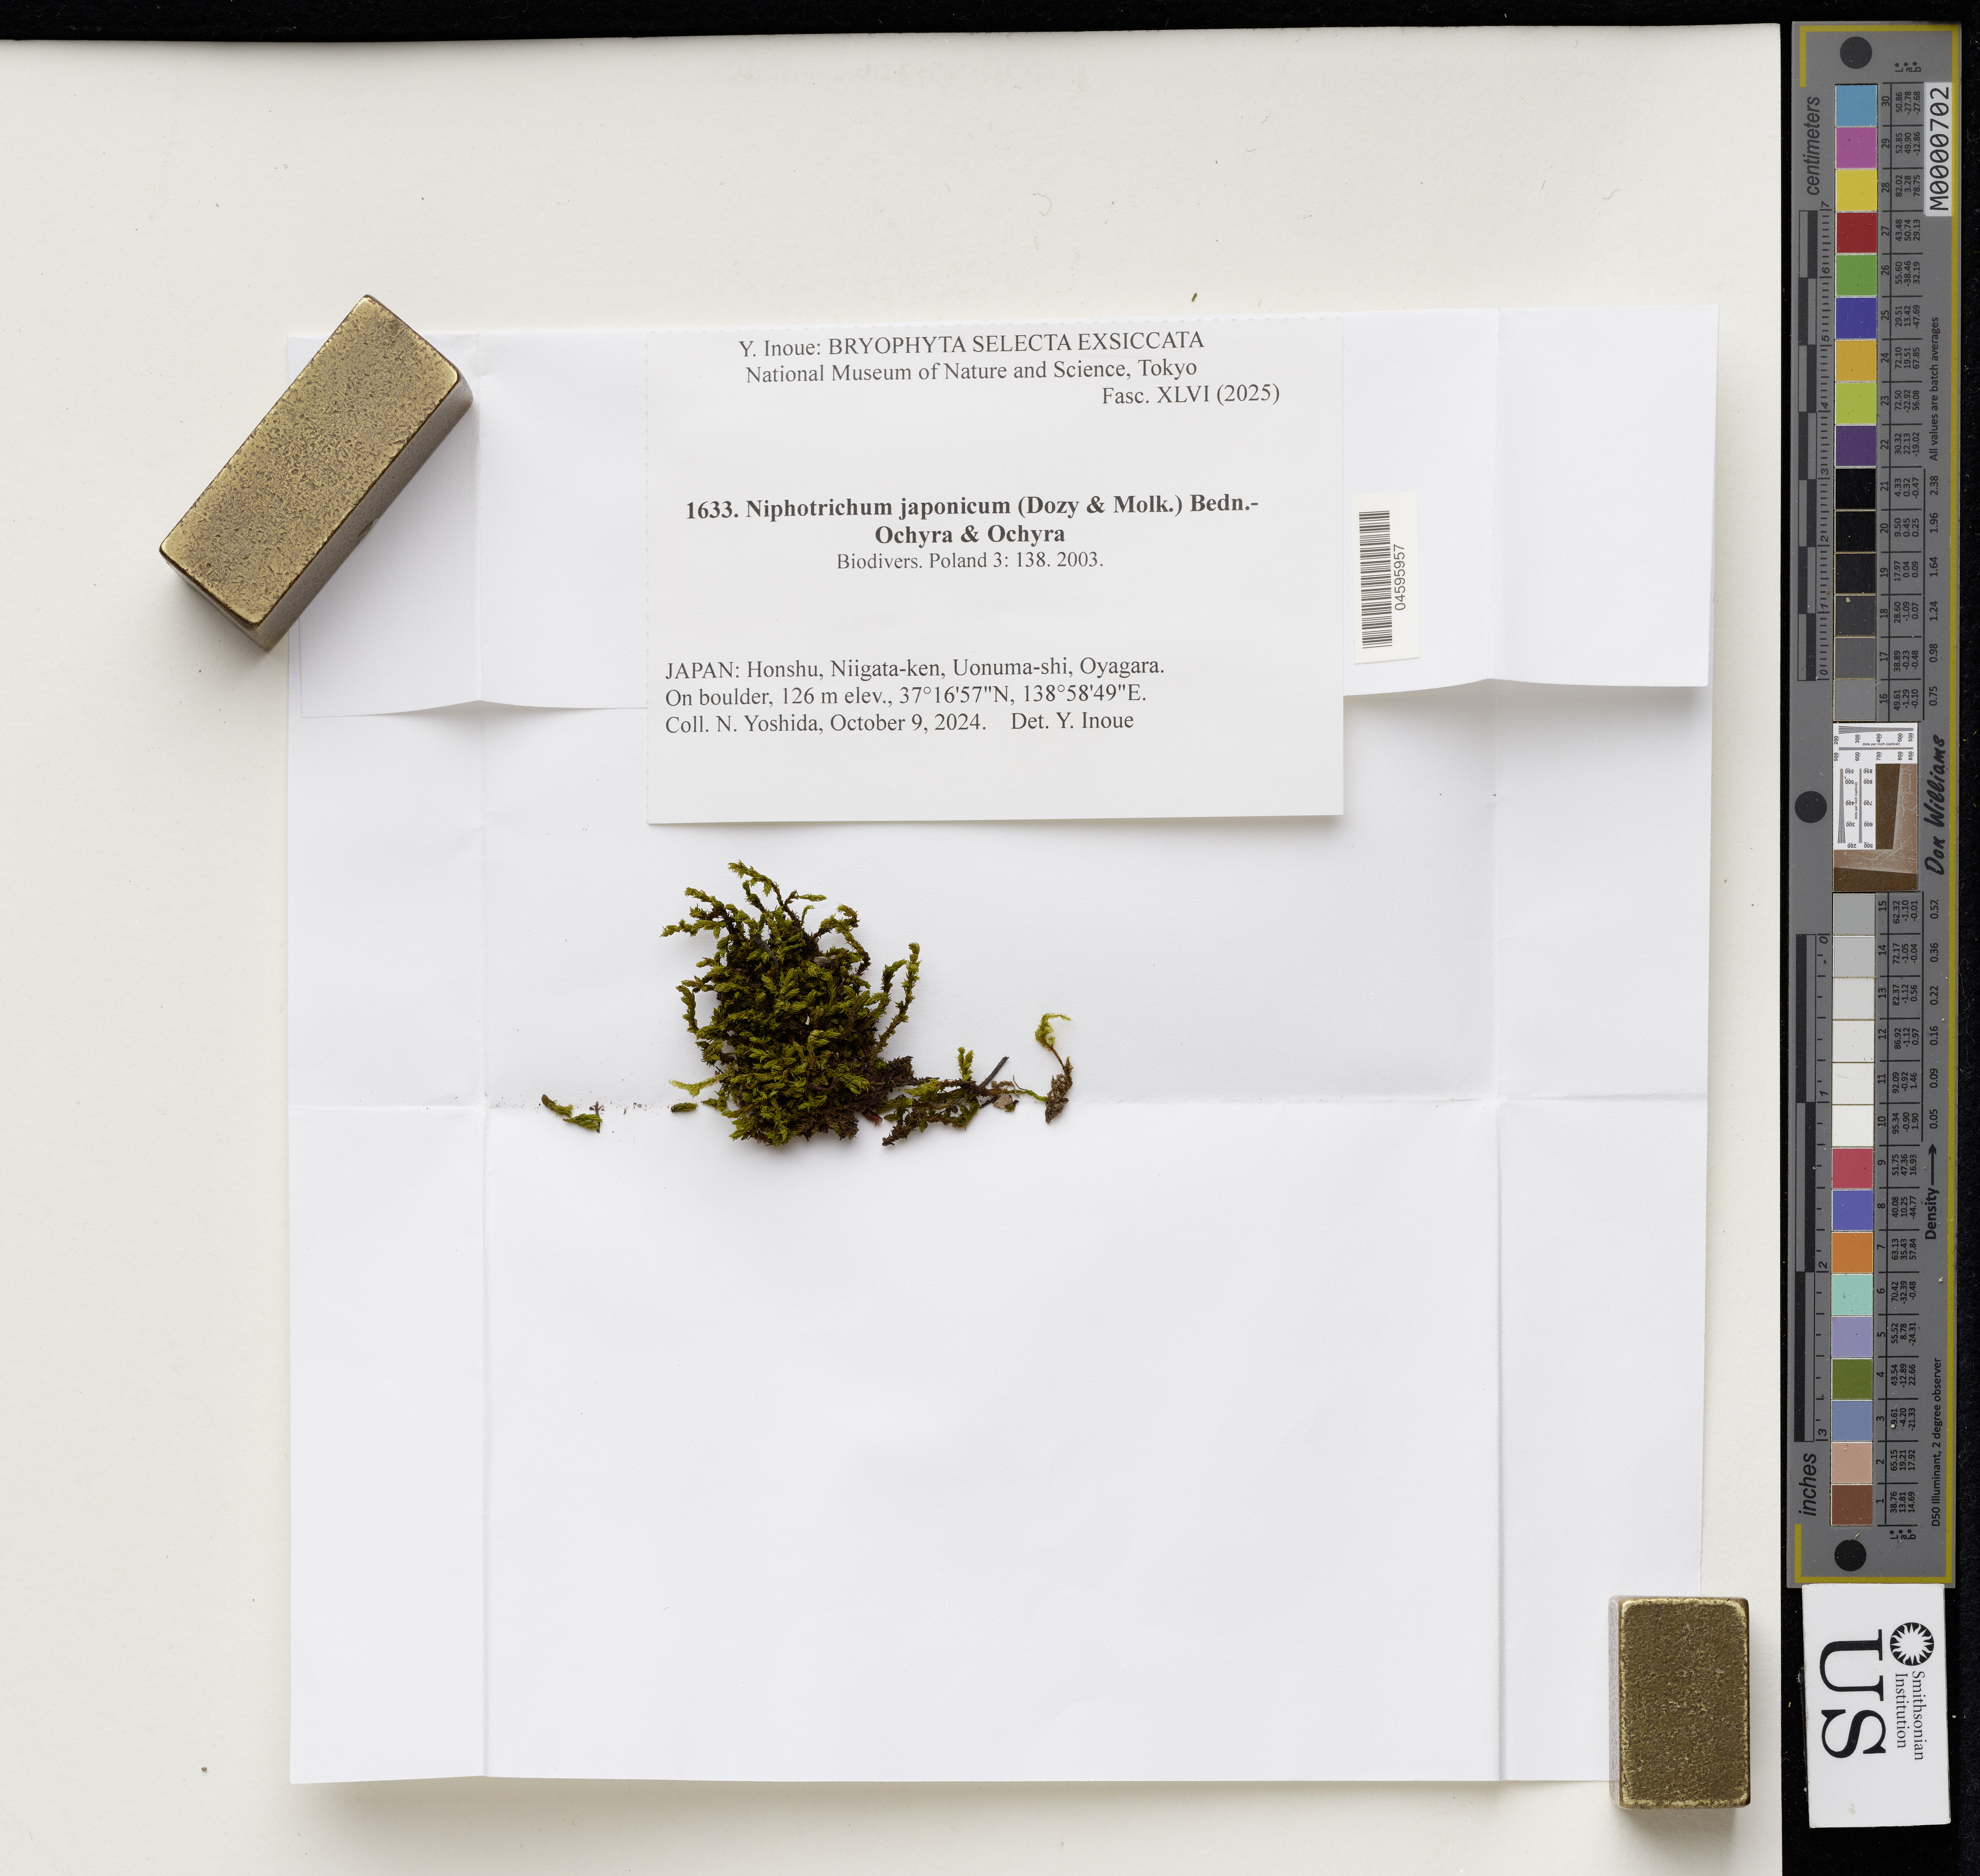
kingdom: Plantae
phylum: Bryophyta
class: Bryopsida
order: Grimmiales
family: Grimmiaceae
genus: Niphotrichum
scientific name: Niphotrichum japonicum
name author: (Dozy & Molk.) Bedn.-Ochyra & Ochyra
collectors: N. Yoshida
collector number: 1633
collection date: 2024-10-09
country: Japan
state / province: Niigata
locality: Honshu, Niigata-ken, Uonuma-shi, Oyagara.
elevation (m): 126